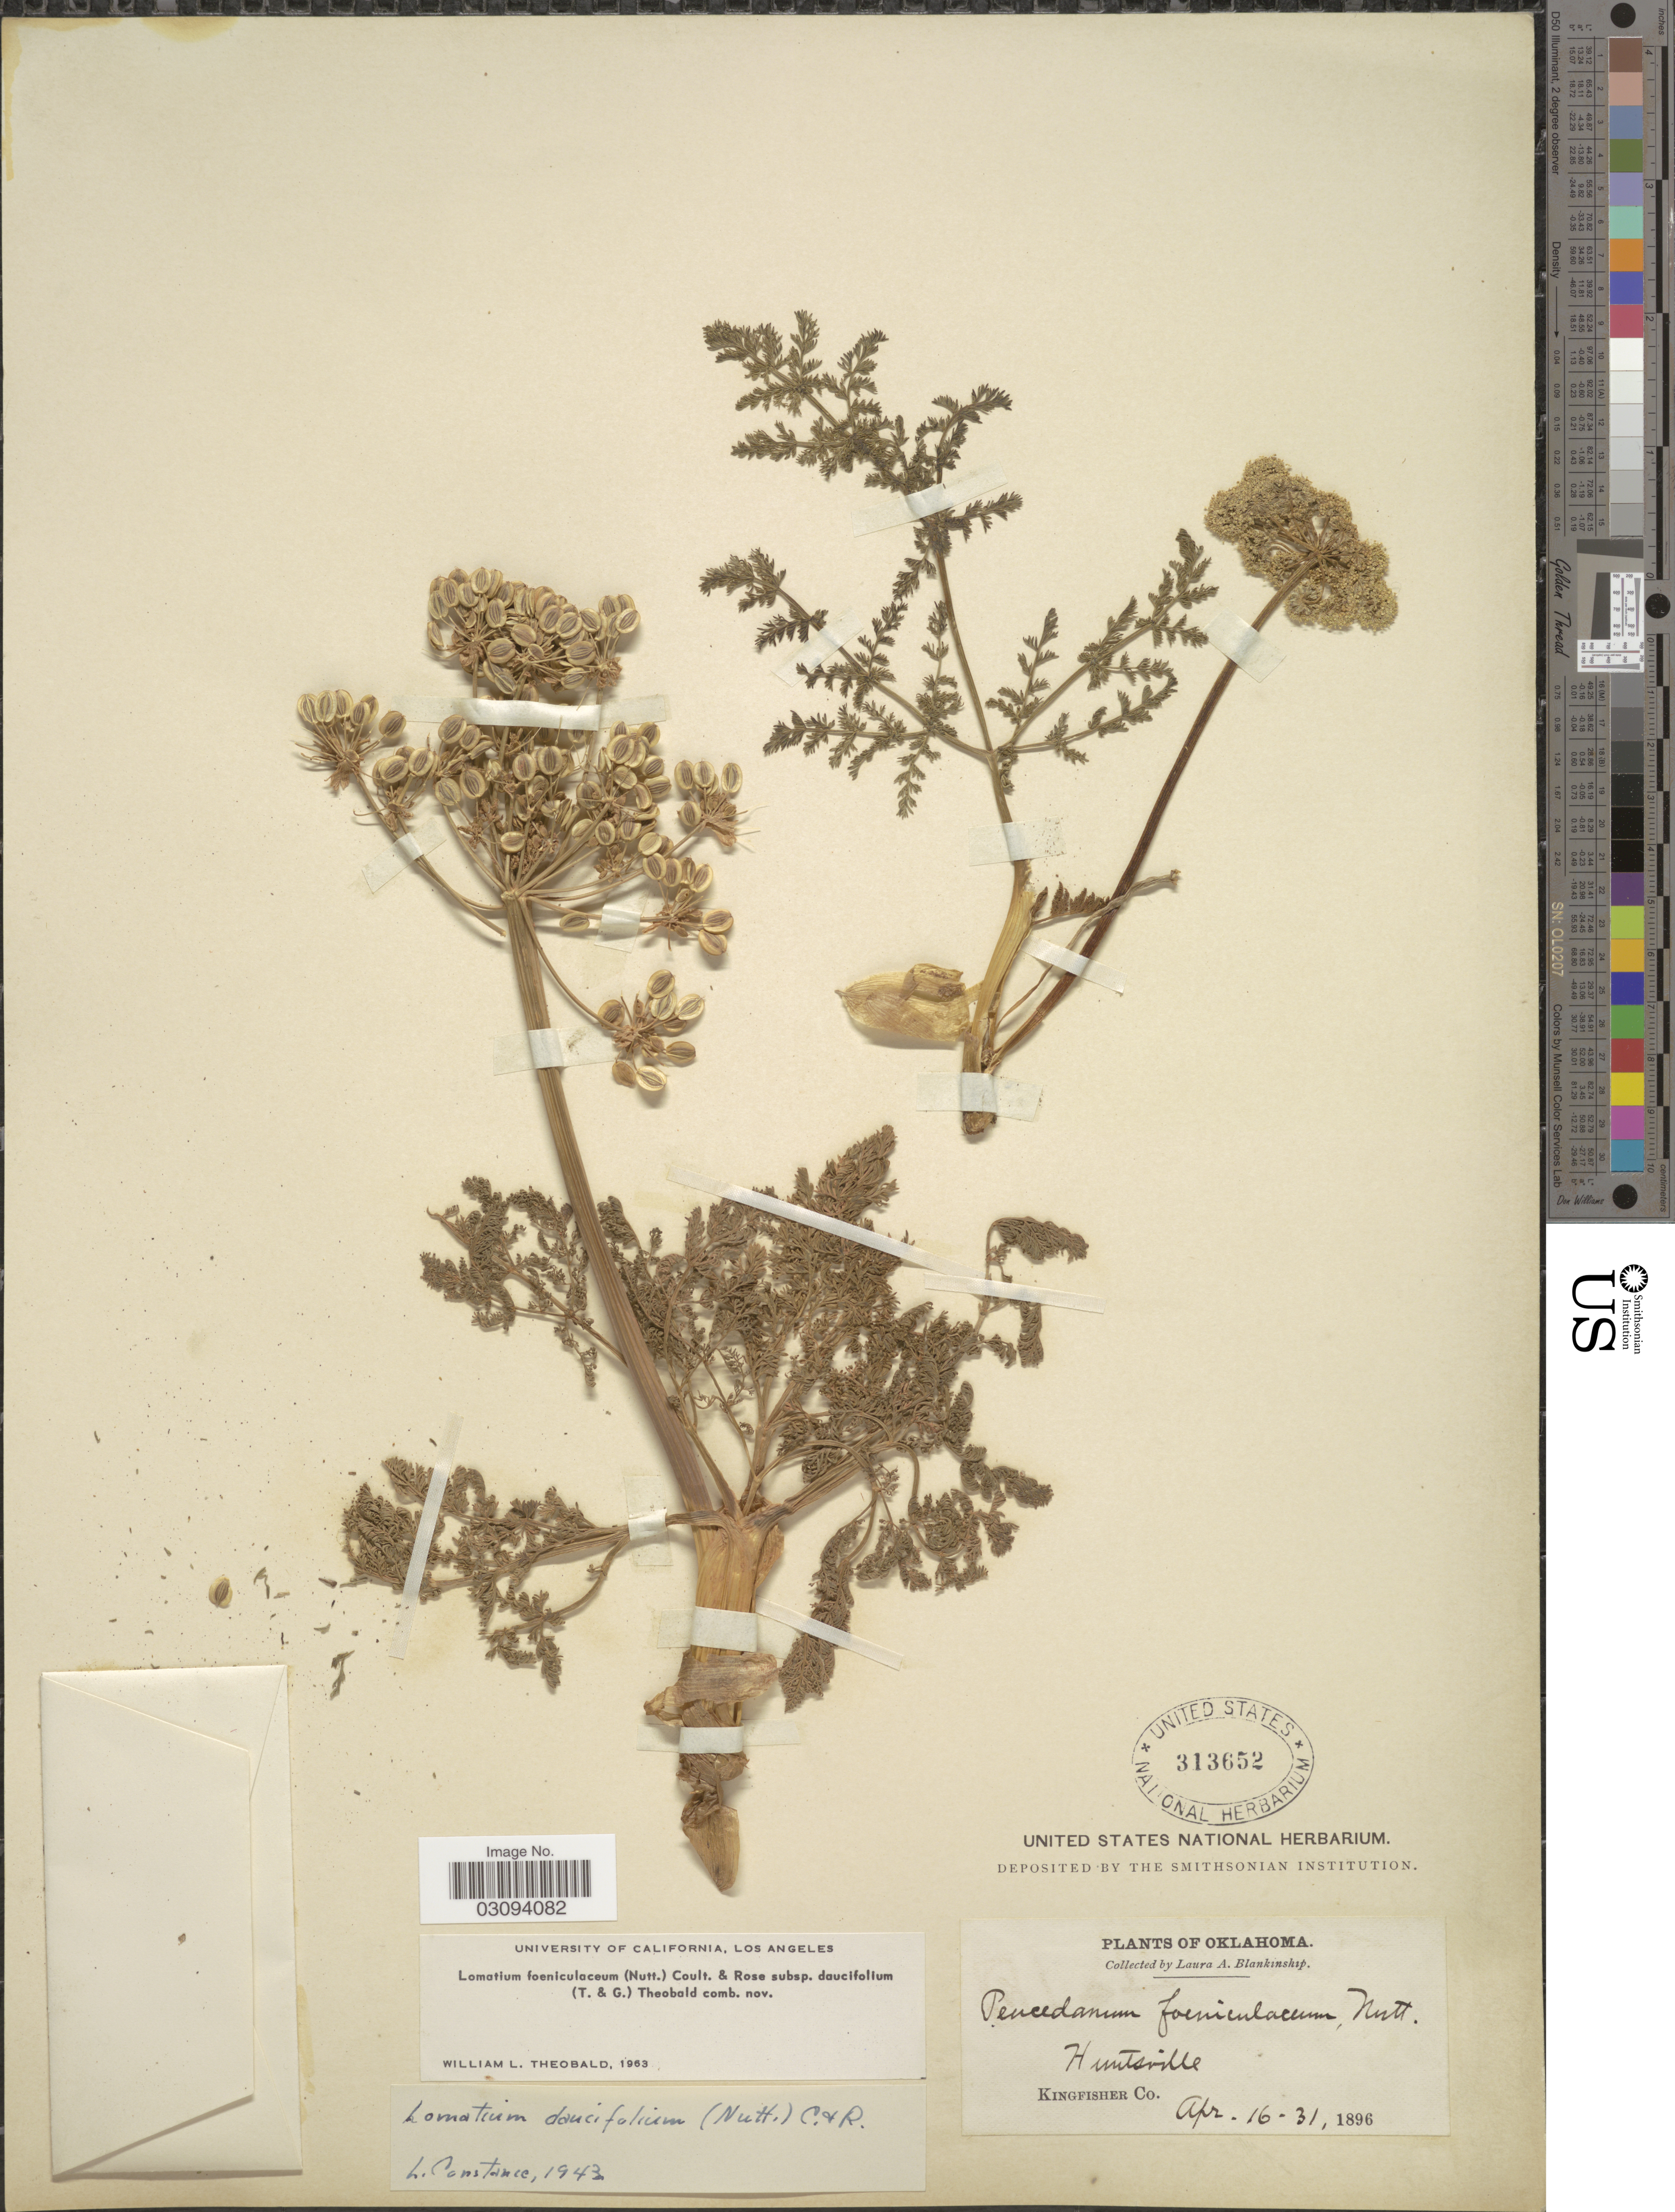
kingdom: Plantae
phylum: Tracheophyta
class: Magnoliopsida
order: Apiales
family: Apiaceae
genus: Lomatium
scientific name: Lomatium foeniculaceum subsp. daucifolium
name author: (Torr. & A. Gray) W.L. Theob.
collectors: L. A. Blankinship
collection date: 1896-04-16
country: United States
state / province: Oklahoma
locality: Huntsville. Kingfisher Co.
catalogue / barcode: US 313652